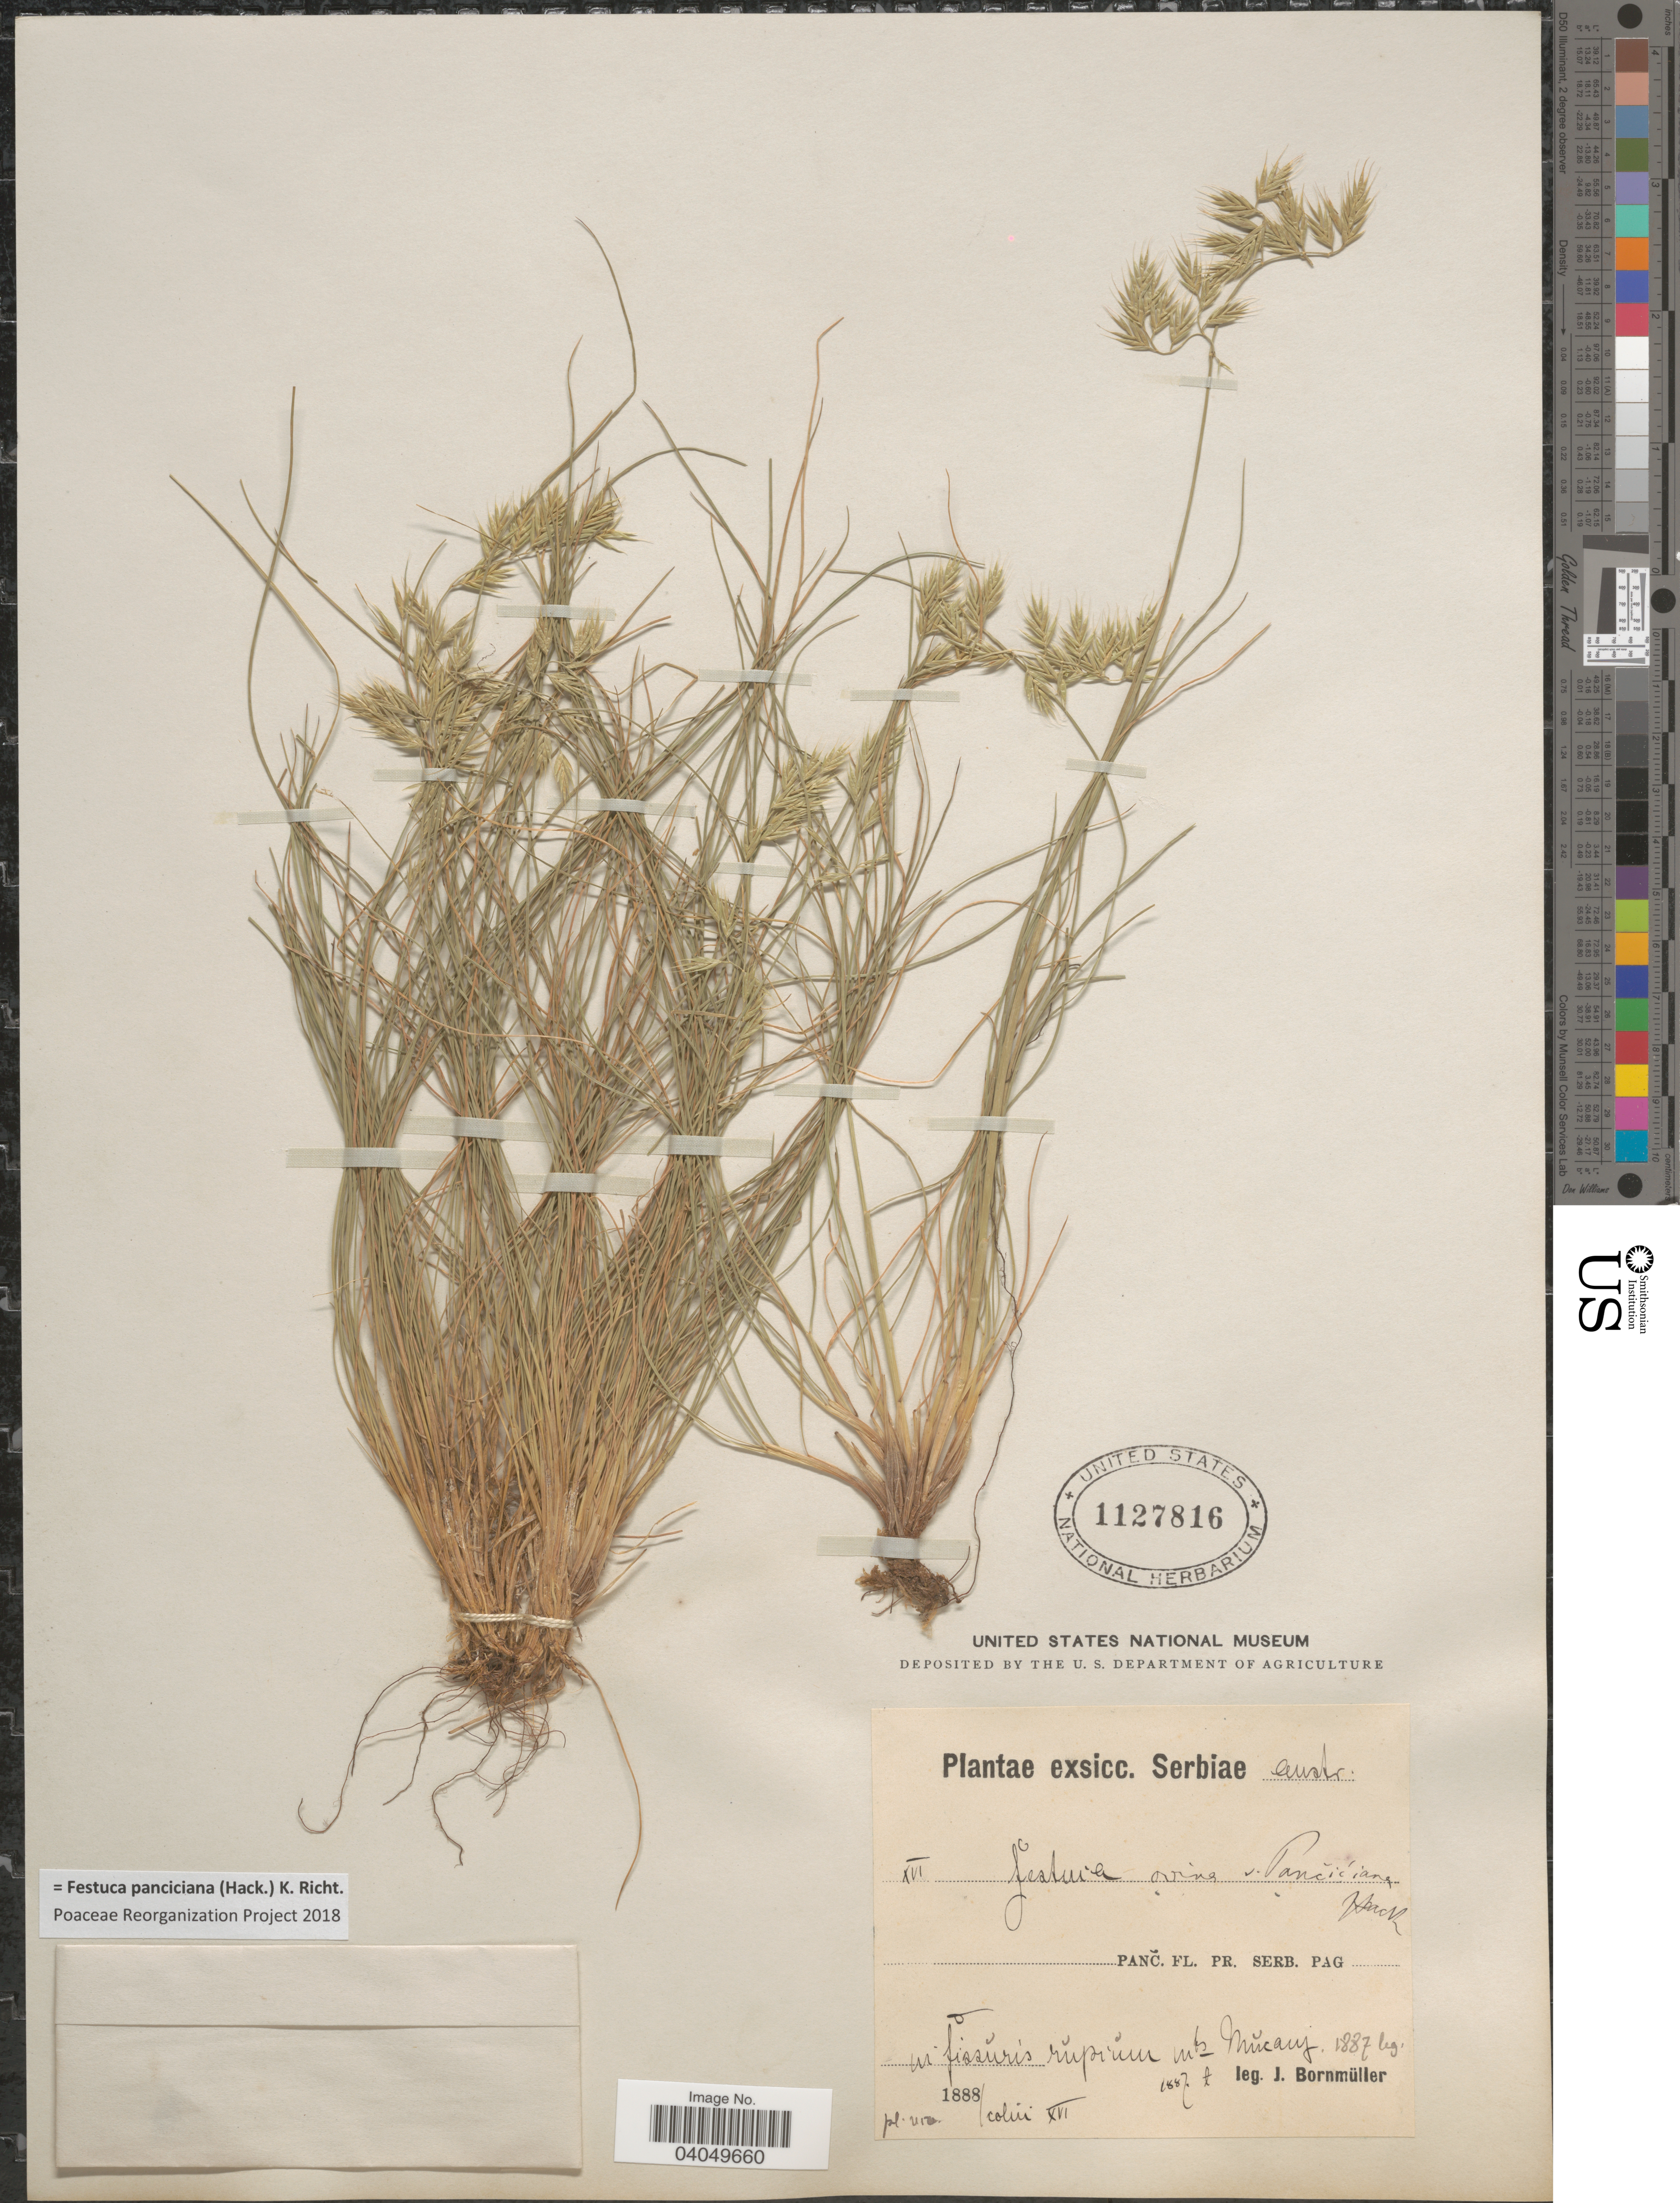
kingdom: Plantae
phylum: Tracheophyta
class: Liliopsida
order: Poales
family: Poaceae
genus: Festuca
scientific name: Festuca patens ined.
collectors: J. Bornmüller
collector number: XVI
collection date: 1887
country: Serbia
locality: Serbiae austr. Panc. Fl. Pr. Serb. Pag in fissuris rupium mts Mučanj.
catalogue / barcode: US 1127816